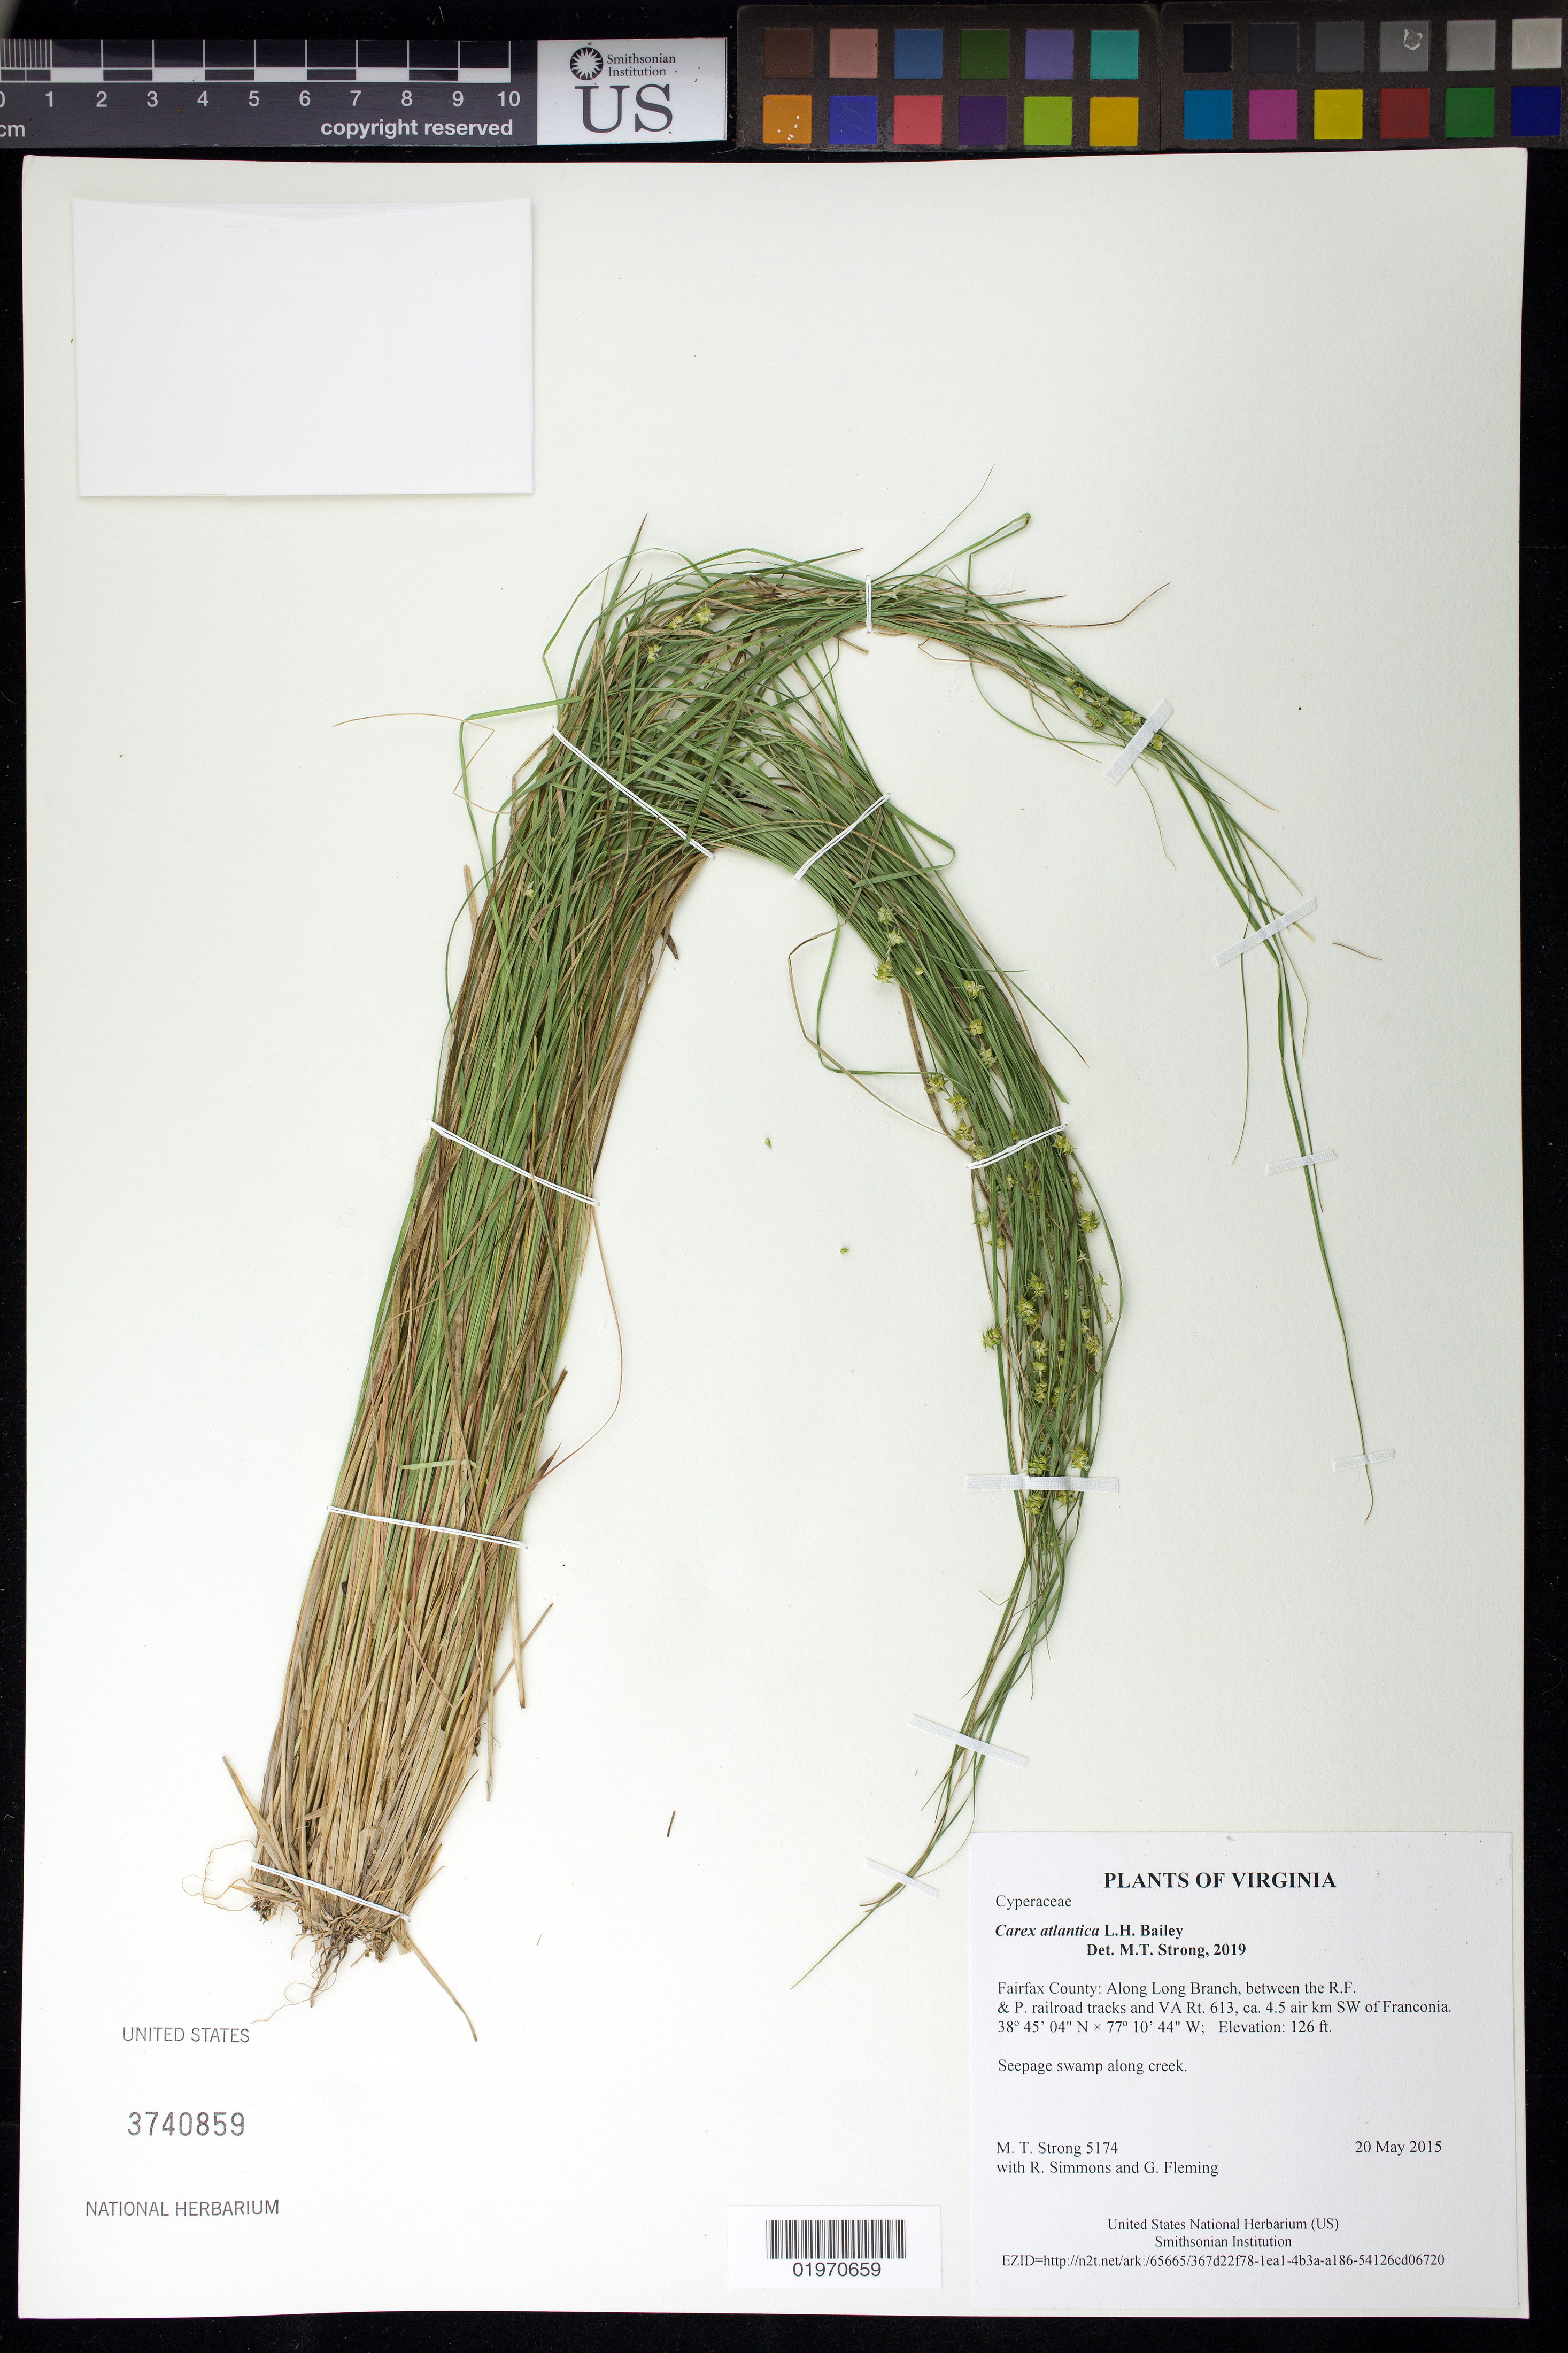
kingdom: Plantae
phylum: Tracheophyta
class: Liliopsida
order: Poales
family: Cyperaceae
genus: Carex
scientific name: Carex atlantica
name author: L.H. Bailey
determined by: Strong, Mark T., (BOT), Smithsonian Institution - National Museum of Natural History (UNITED STATES)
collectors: M. T. Strong, R. Simmons & G. Fleming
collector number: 5174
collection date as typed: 20 May 2015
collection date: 2015-05-20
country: United States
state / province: Virginia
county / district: Fairfax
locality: Along Long Branch, between the R.F. & P. railroad tracks and VA Rt 613, ca. 4.5 km SW of Franconia.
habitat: Seepage swamp along creek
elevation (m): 38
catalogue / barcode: US 3740859